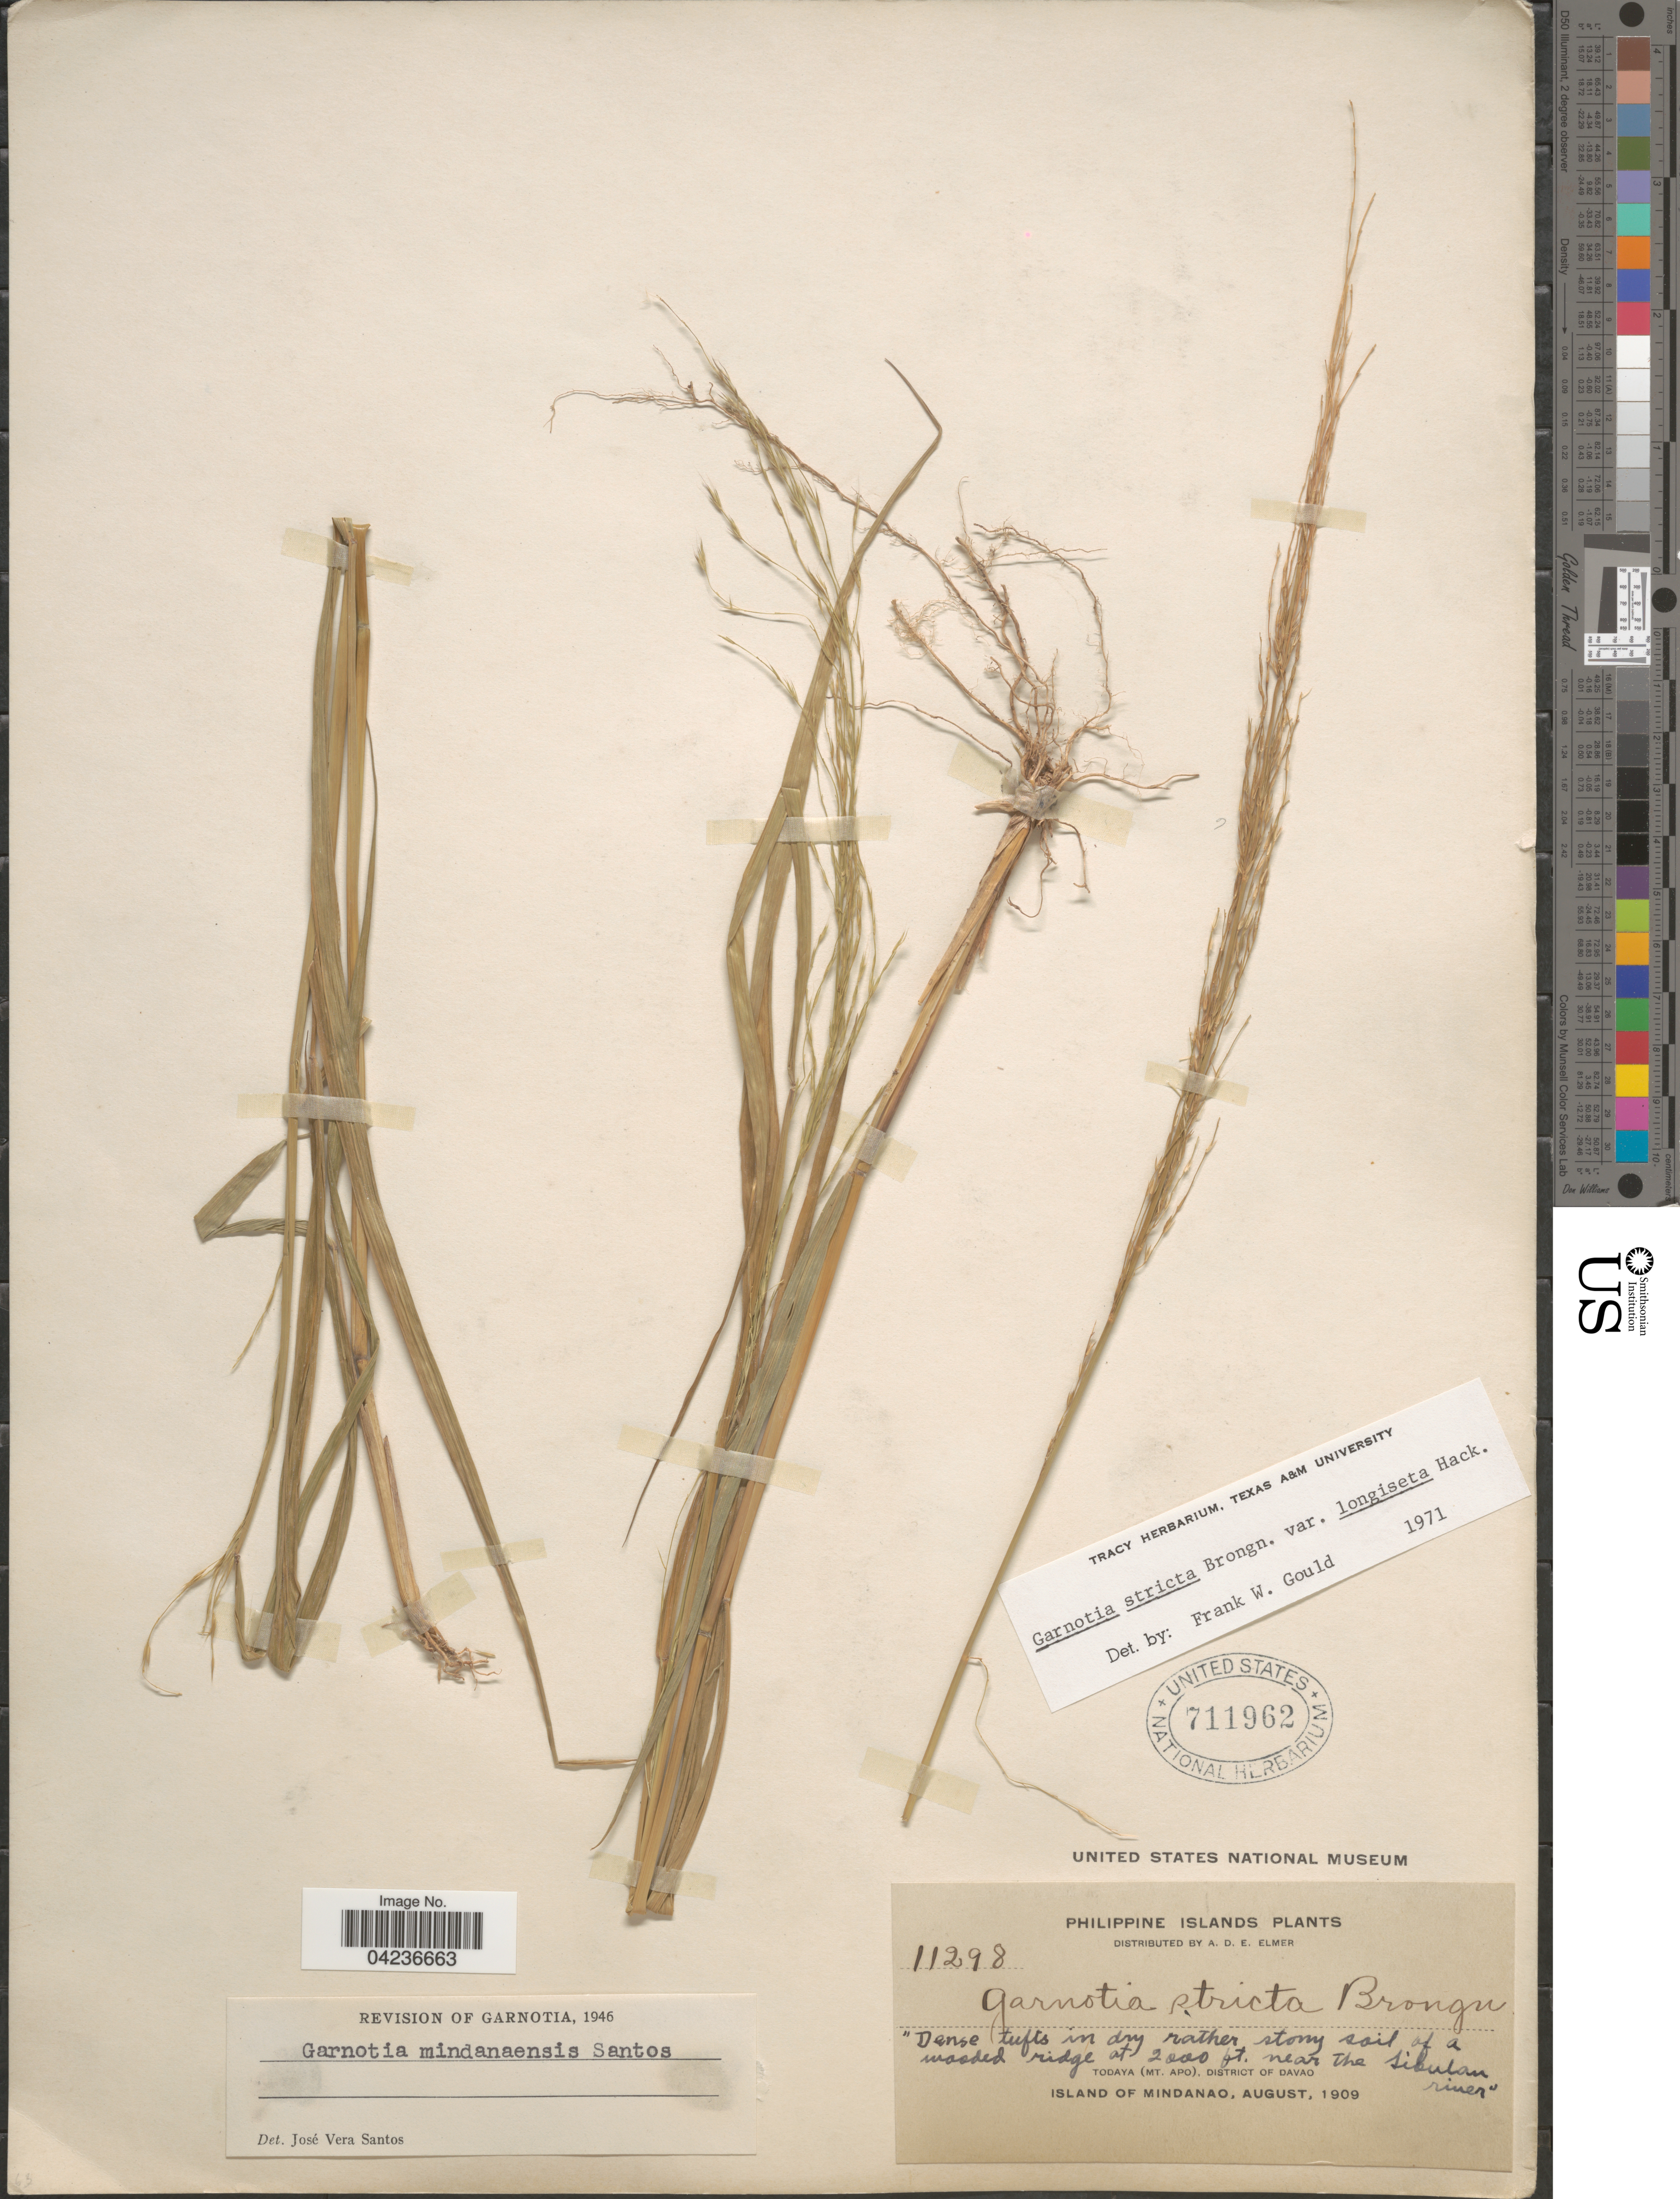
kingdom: Plantae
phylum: Tracheophyta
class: Liliopsida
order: Poales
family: Poaceae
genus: Garnotia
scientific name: Garnotia sp.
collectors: A. D. E. Elmer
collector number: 11298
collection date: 1909-08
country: Philippines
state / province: Davao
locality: Philippine Islands. Near the Sibulan river. Todaya (Mt. Apo), District of Davao. Island of Mindanao.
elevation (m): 610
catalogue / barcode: US 711962